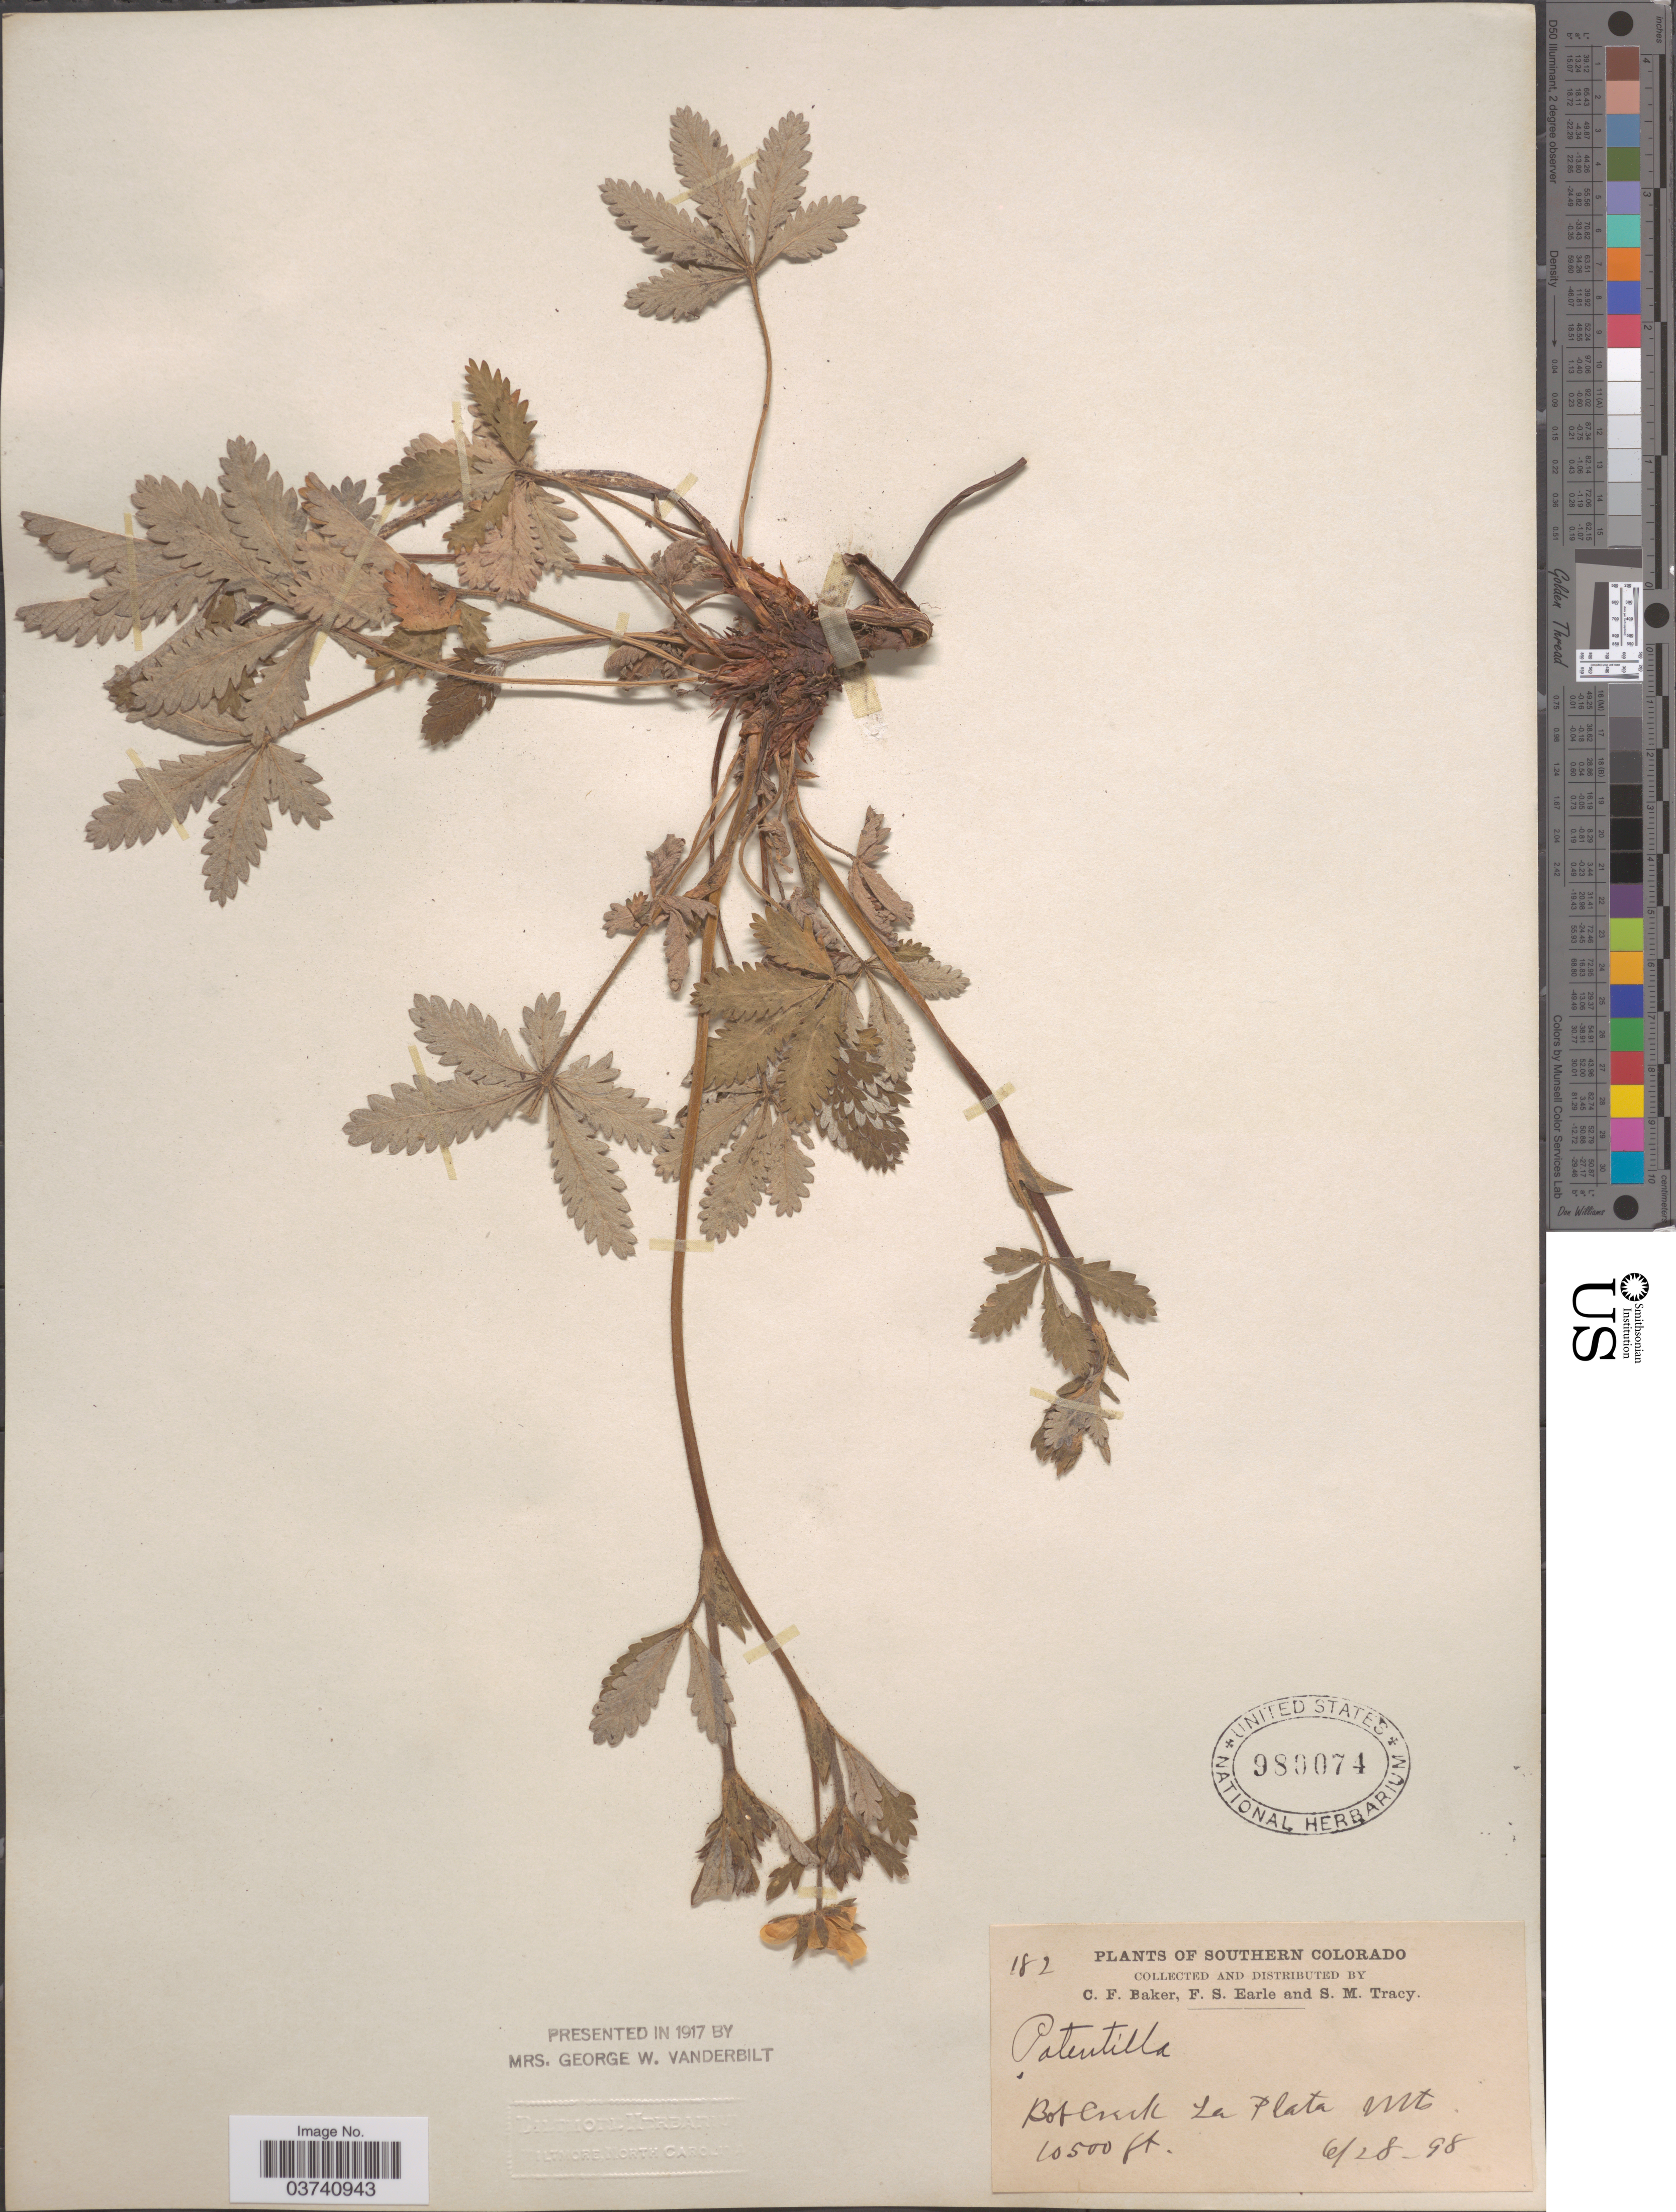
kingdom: Plantae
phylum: Tracheophyta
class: Magnoliopsida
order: Rosales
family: Rosaceae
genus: Potentilla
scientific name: Potentilla pulcherrima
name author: Lehm.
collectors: C. F. Baker, F. S. Earle & S. M. Tracy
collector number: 182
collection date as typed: Transcribed d/m/y: 28/6/98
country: United States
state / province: Colorado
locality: Southern Colorado. Bot Creek, La Plata Mts.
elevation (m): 3200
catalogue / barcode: US 980074